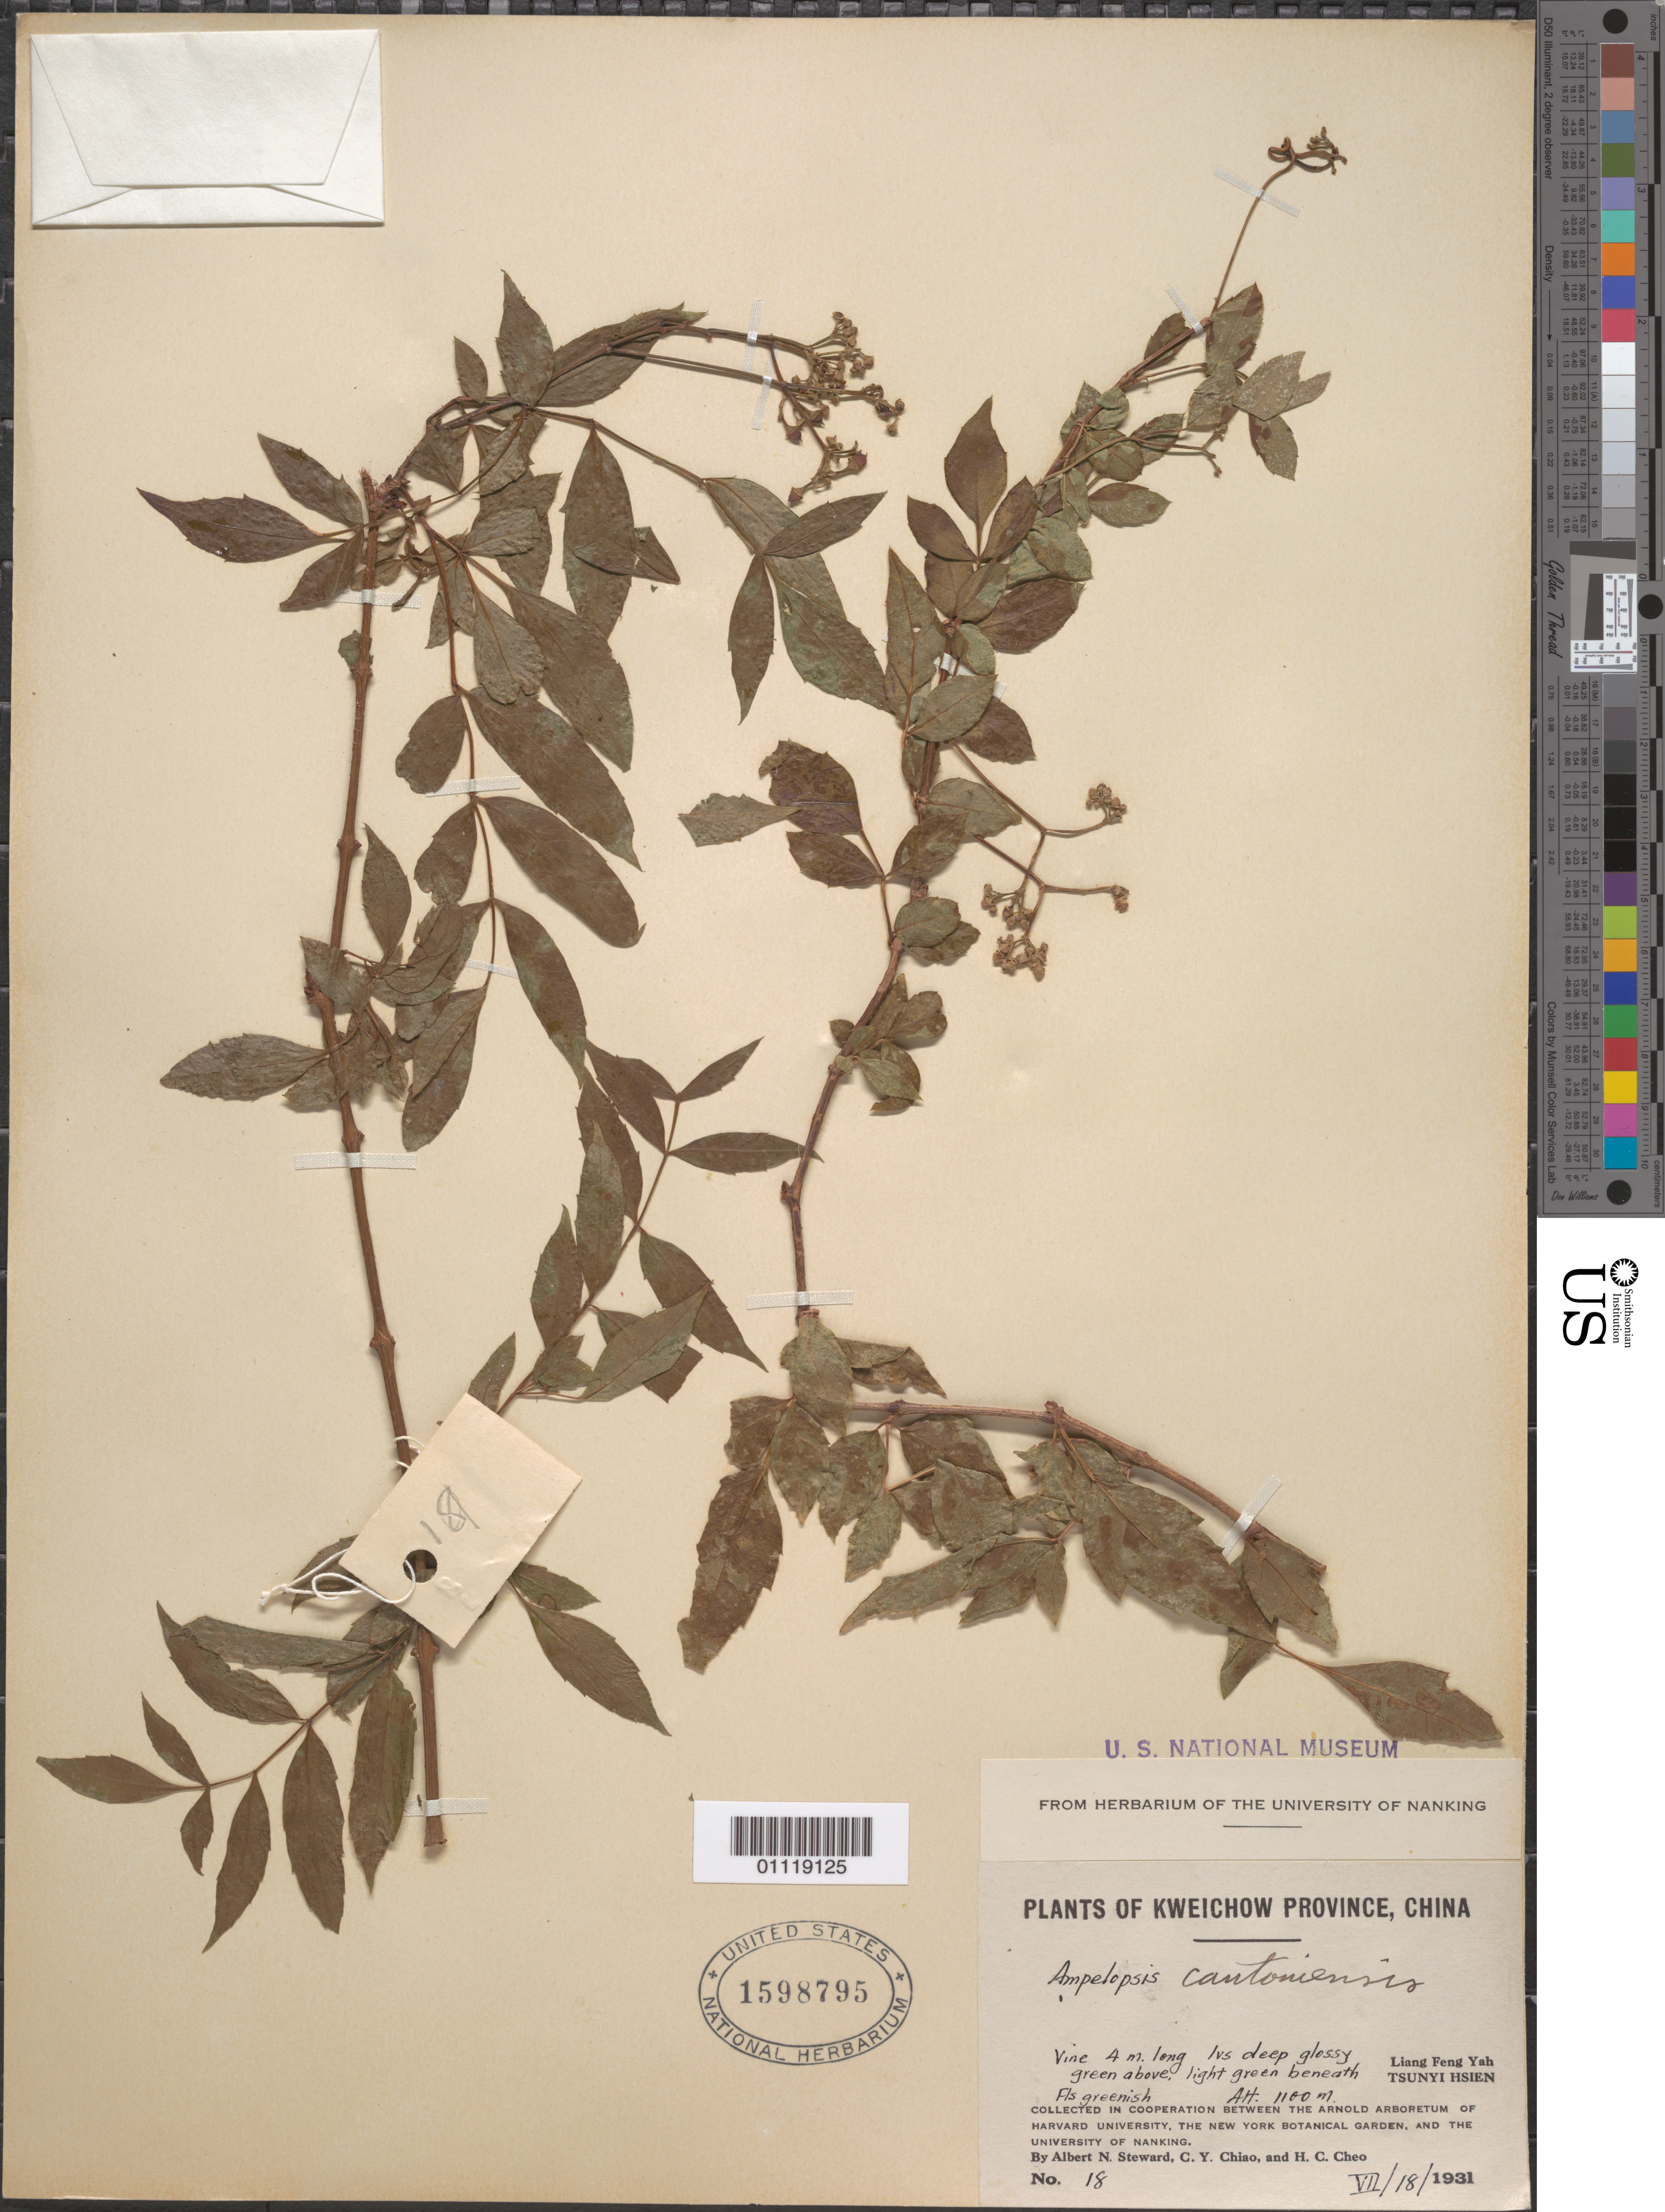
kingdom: Plantae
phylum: Tracheophyta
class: Magnoliopsida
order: Vitales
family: Vitaceae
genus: Ampelopsis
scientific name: Ampelopsis cantoniensis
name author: (W. Hook. & H.J. Arn.) Planch.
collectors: A. N. Steward, C. Y. Chiao & H. Cheo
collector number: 18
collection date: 1931-07-18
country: China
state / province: Guizhou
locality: Liang Feng Yah, Tsunyi Hsien.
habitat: Vine.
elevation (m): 1100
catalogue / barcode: US 1598795